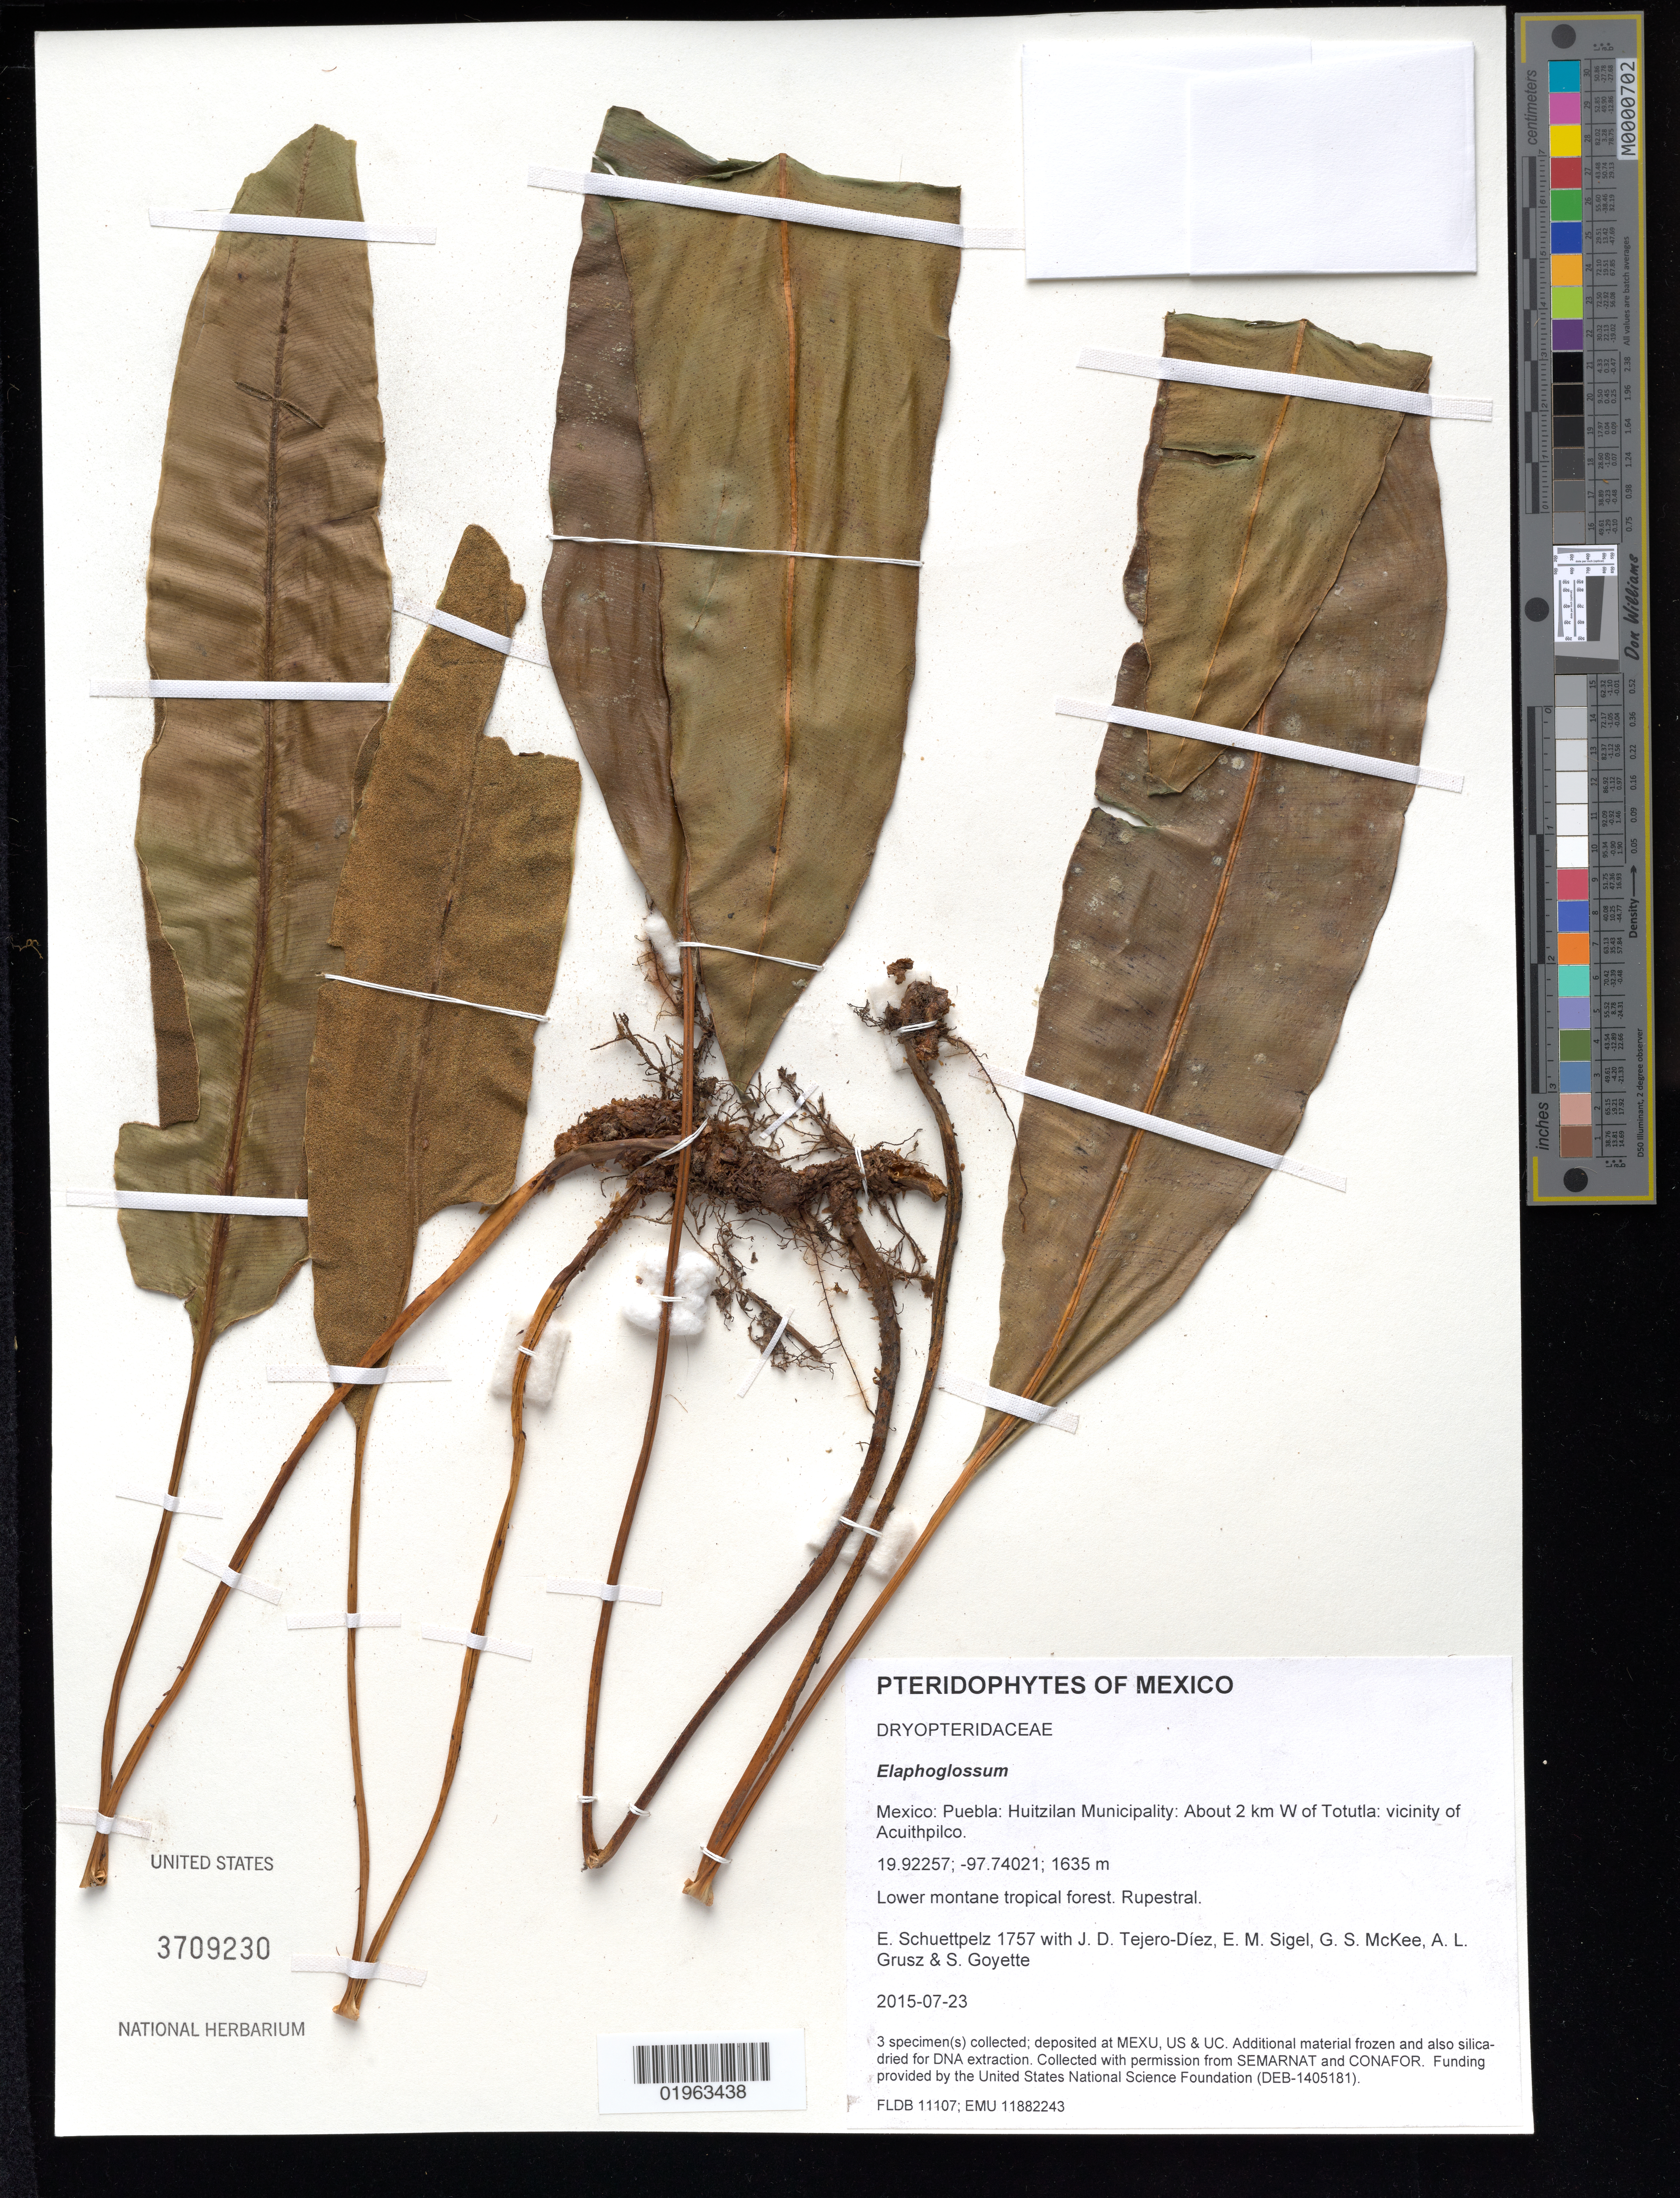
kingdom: Plantae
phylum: Tracheophyta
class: Polypodiopsida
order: Polypodiales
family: Dryopteridaceae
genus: Elaphoglossum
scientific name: Elaphoglossum sp.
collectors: E. Schuettpelz, D. Tejero-Díez, E. M. Sigel, G. S. McKee & A. Grusz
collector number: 1757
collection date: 2015-07-23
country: Mexico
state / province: Puebla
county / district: Huitzilan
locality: About 2 km W of Totutla: vicinity of Acuithpilco.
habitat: Lower montane tropical forest.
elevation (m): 1635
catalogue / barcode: US 3709230